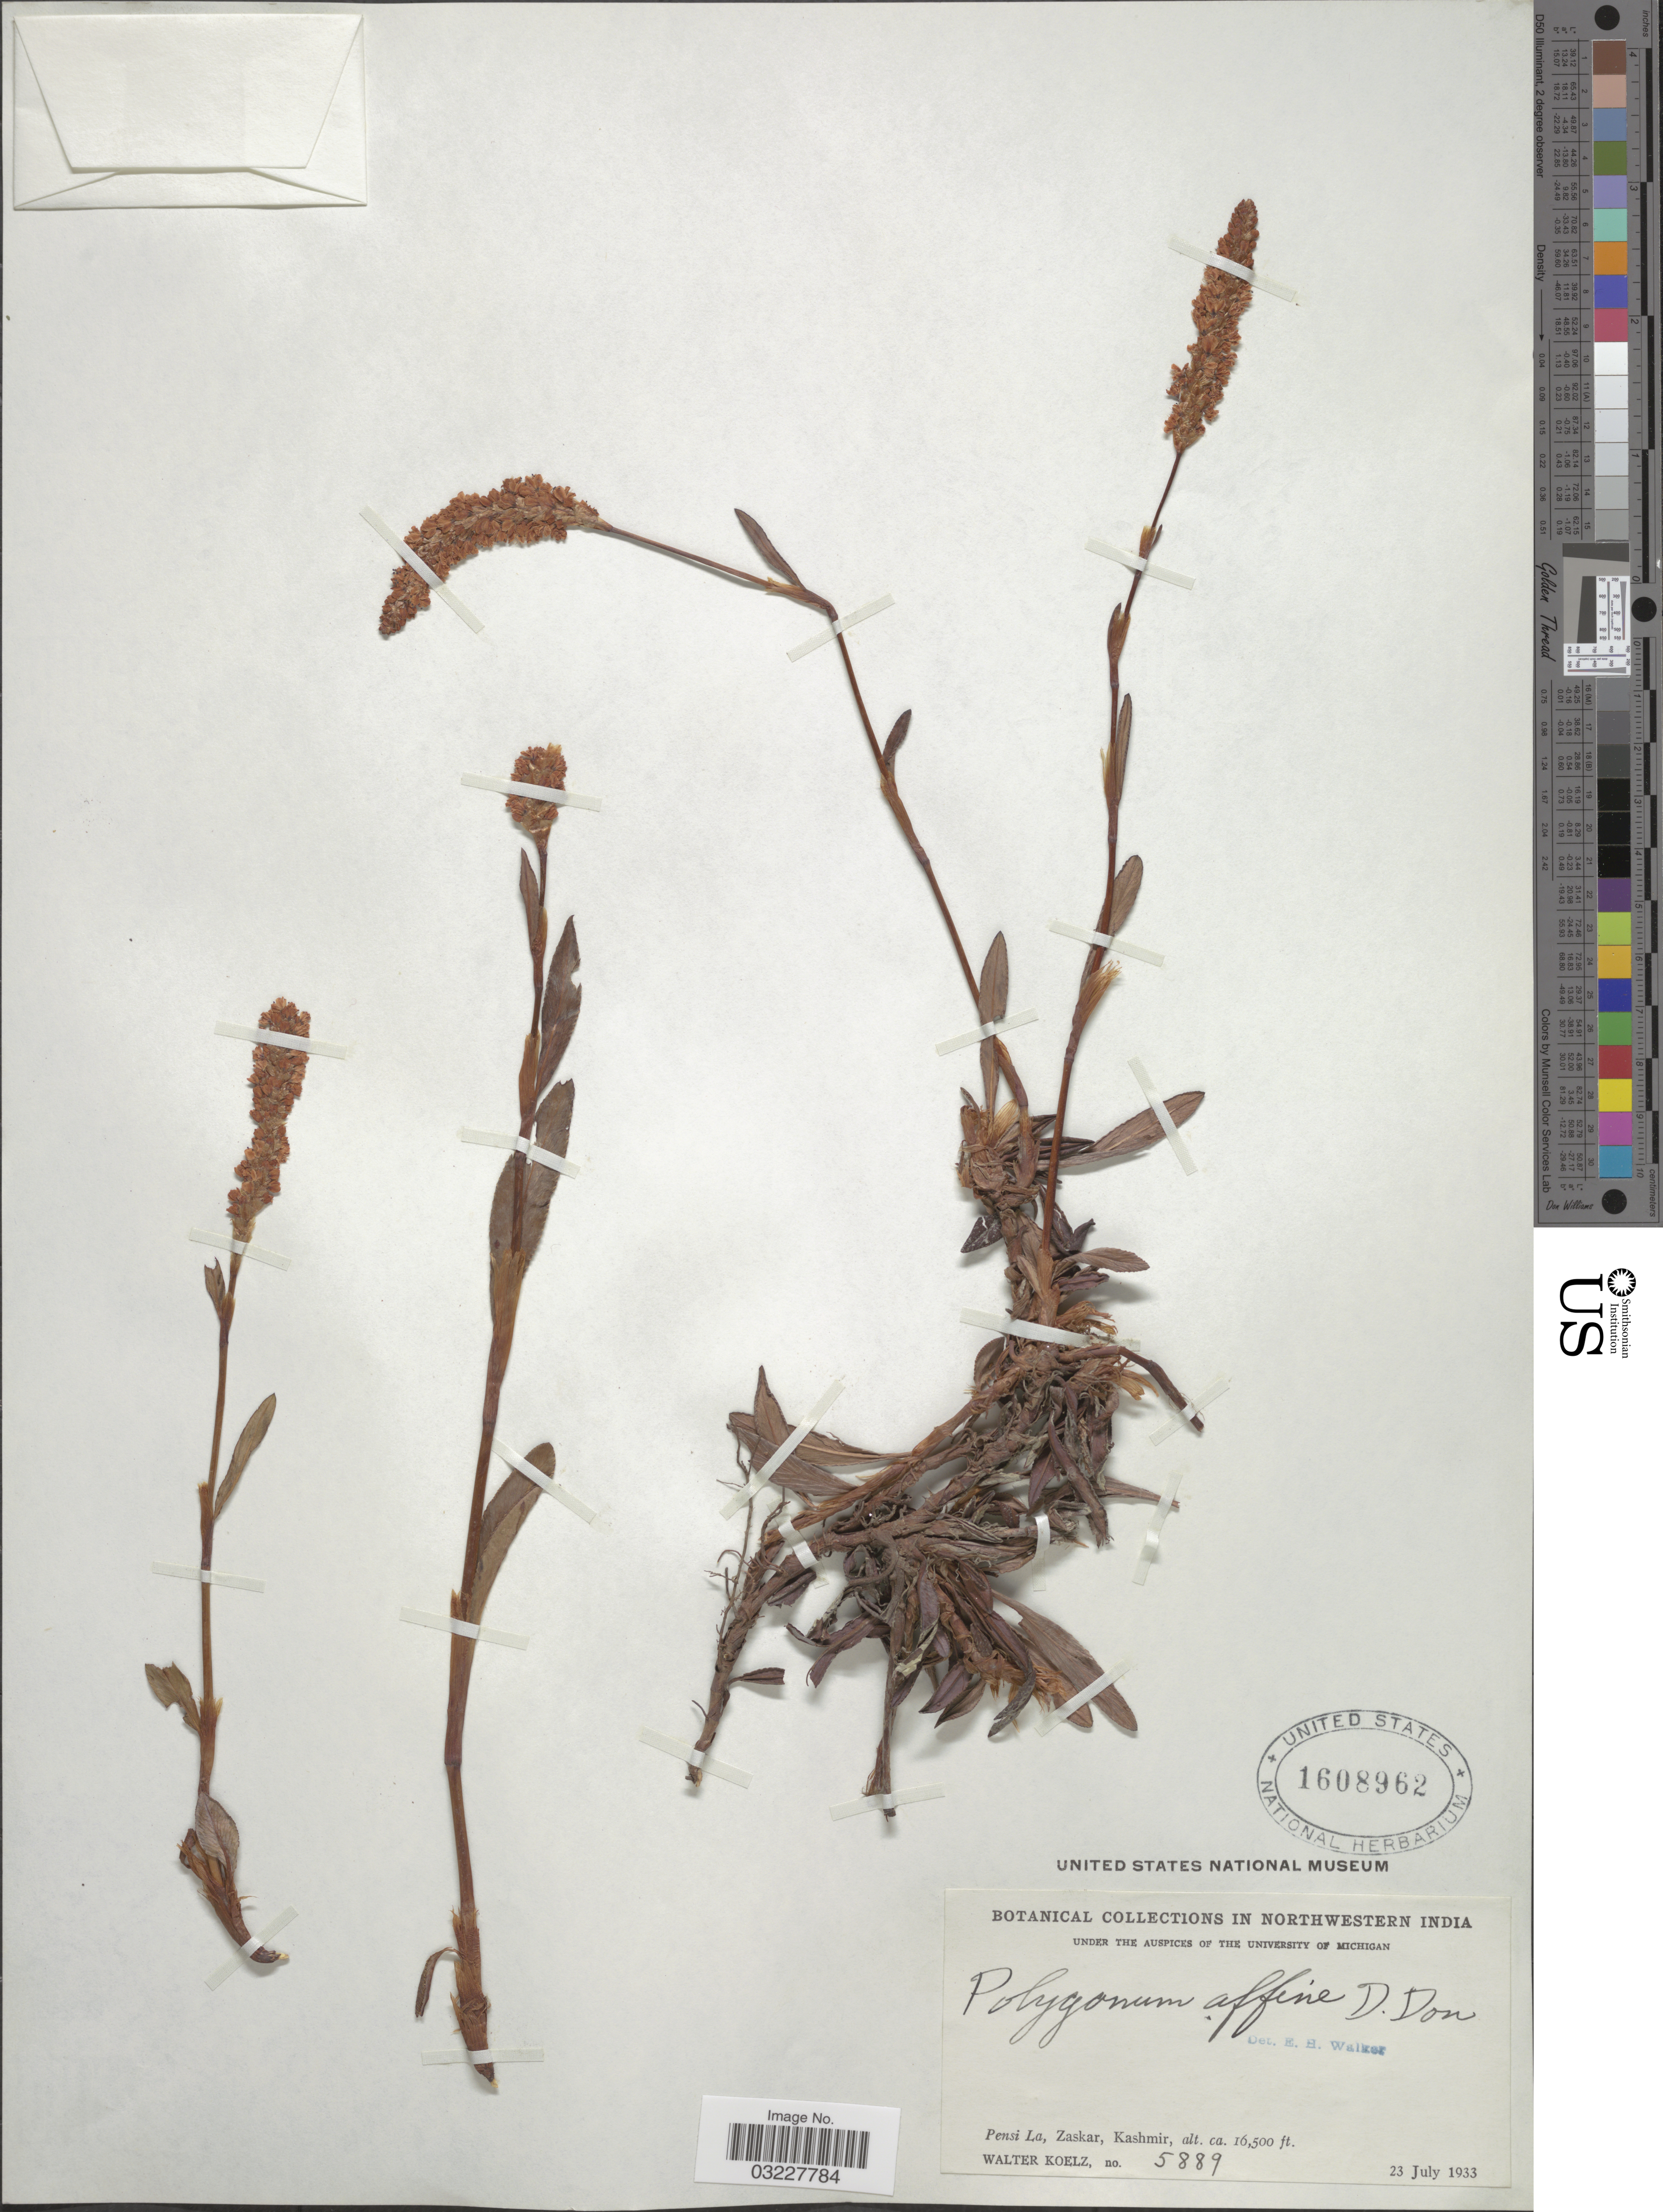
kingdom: Plantae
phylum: Tracheophyta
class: Magnoliopsida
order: Caryophyllales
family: Polygonaceae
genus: Polygonum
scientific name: Polygonum affine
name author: D. Don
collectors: W. N. Koelz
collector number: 5889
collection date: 1933-07-23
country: India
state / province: Jammu and Kashmir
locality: Northwestern India. Pensi La, Zaskar, Kashmir.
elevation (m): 5029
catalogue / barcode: US 1608962